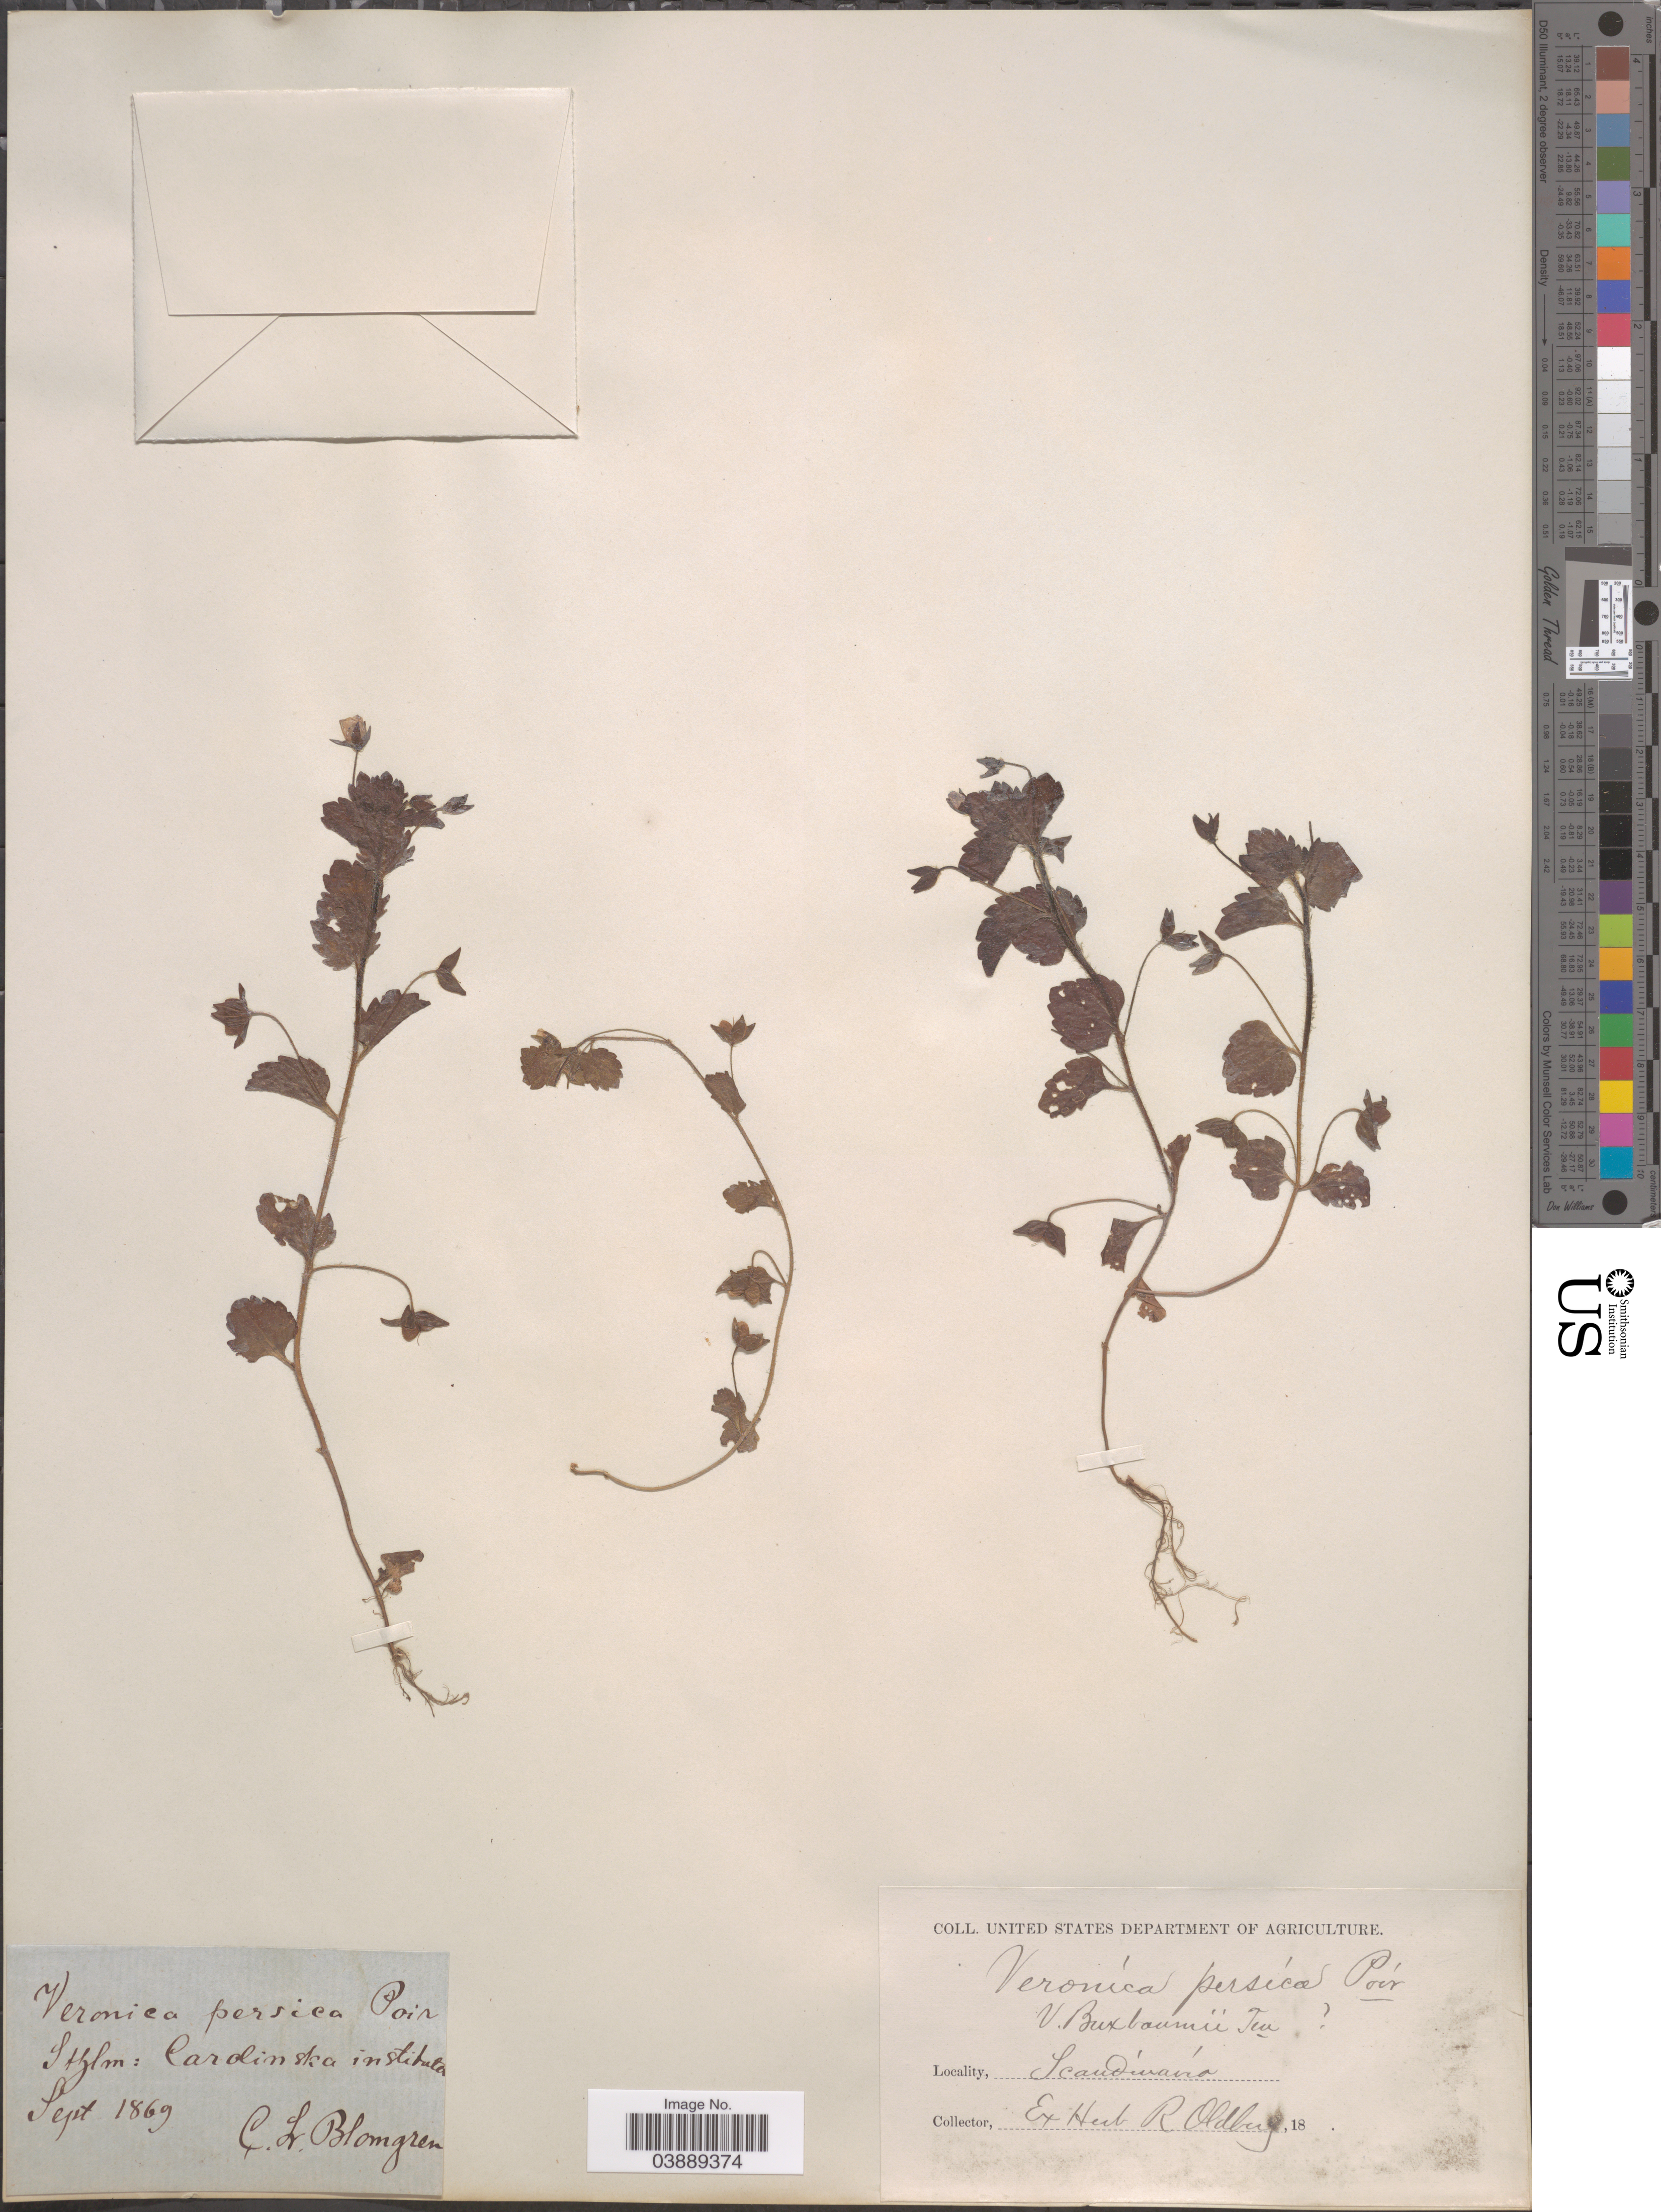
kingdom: Plantae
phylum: Tracheophyta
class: Magnoliopsida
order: Lamiales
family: Plantaginaceae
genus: Veronica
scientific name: Veronica persica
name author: Poir.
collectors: C. Blomgren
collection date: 1869-09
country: Sweden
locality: Scandinavia. Stzlm: Carolinska instituten.